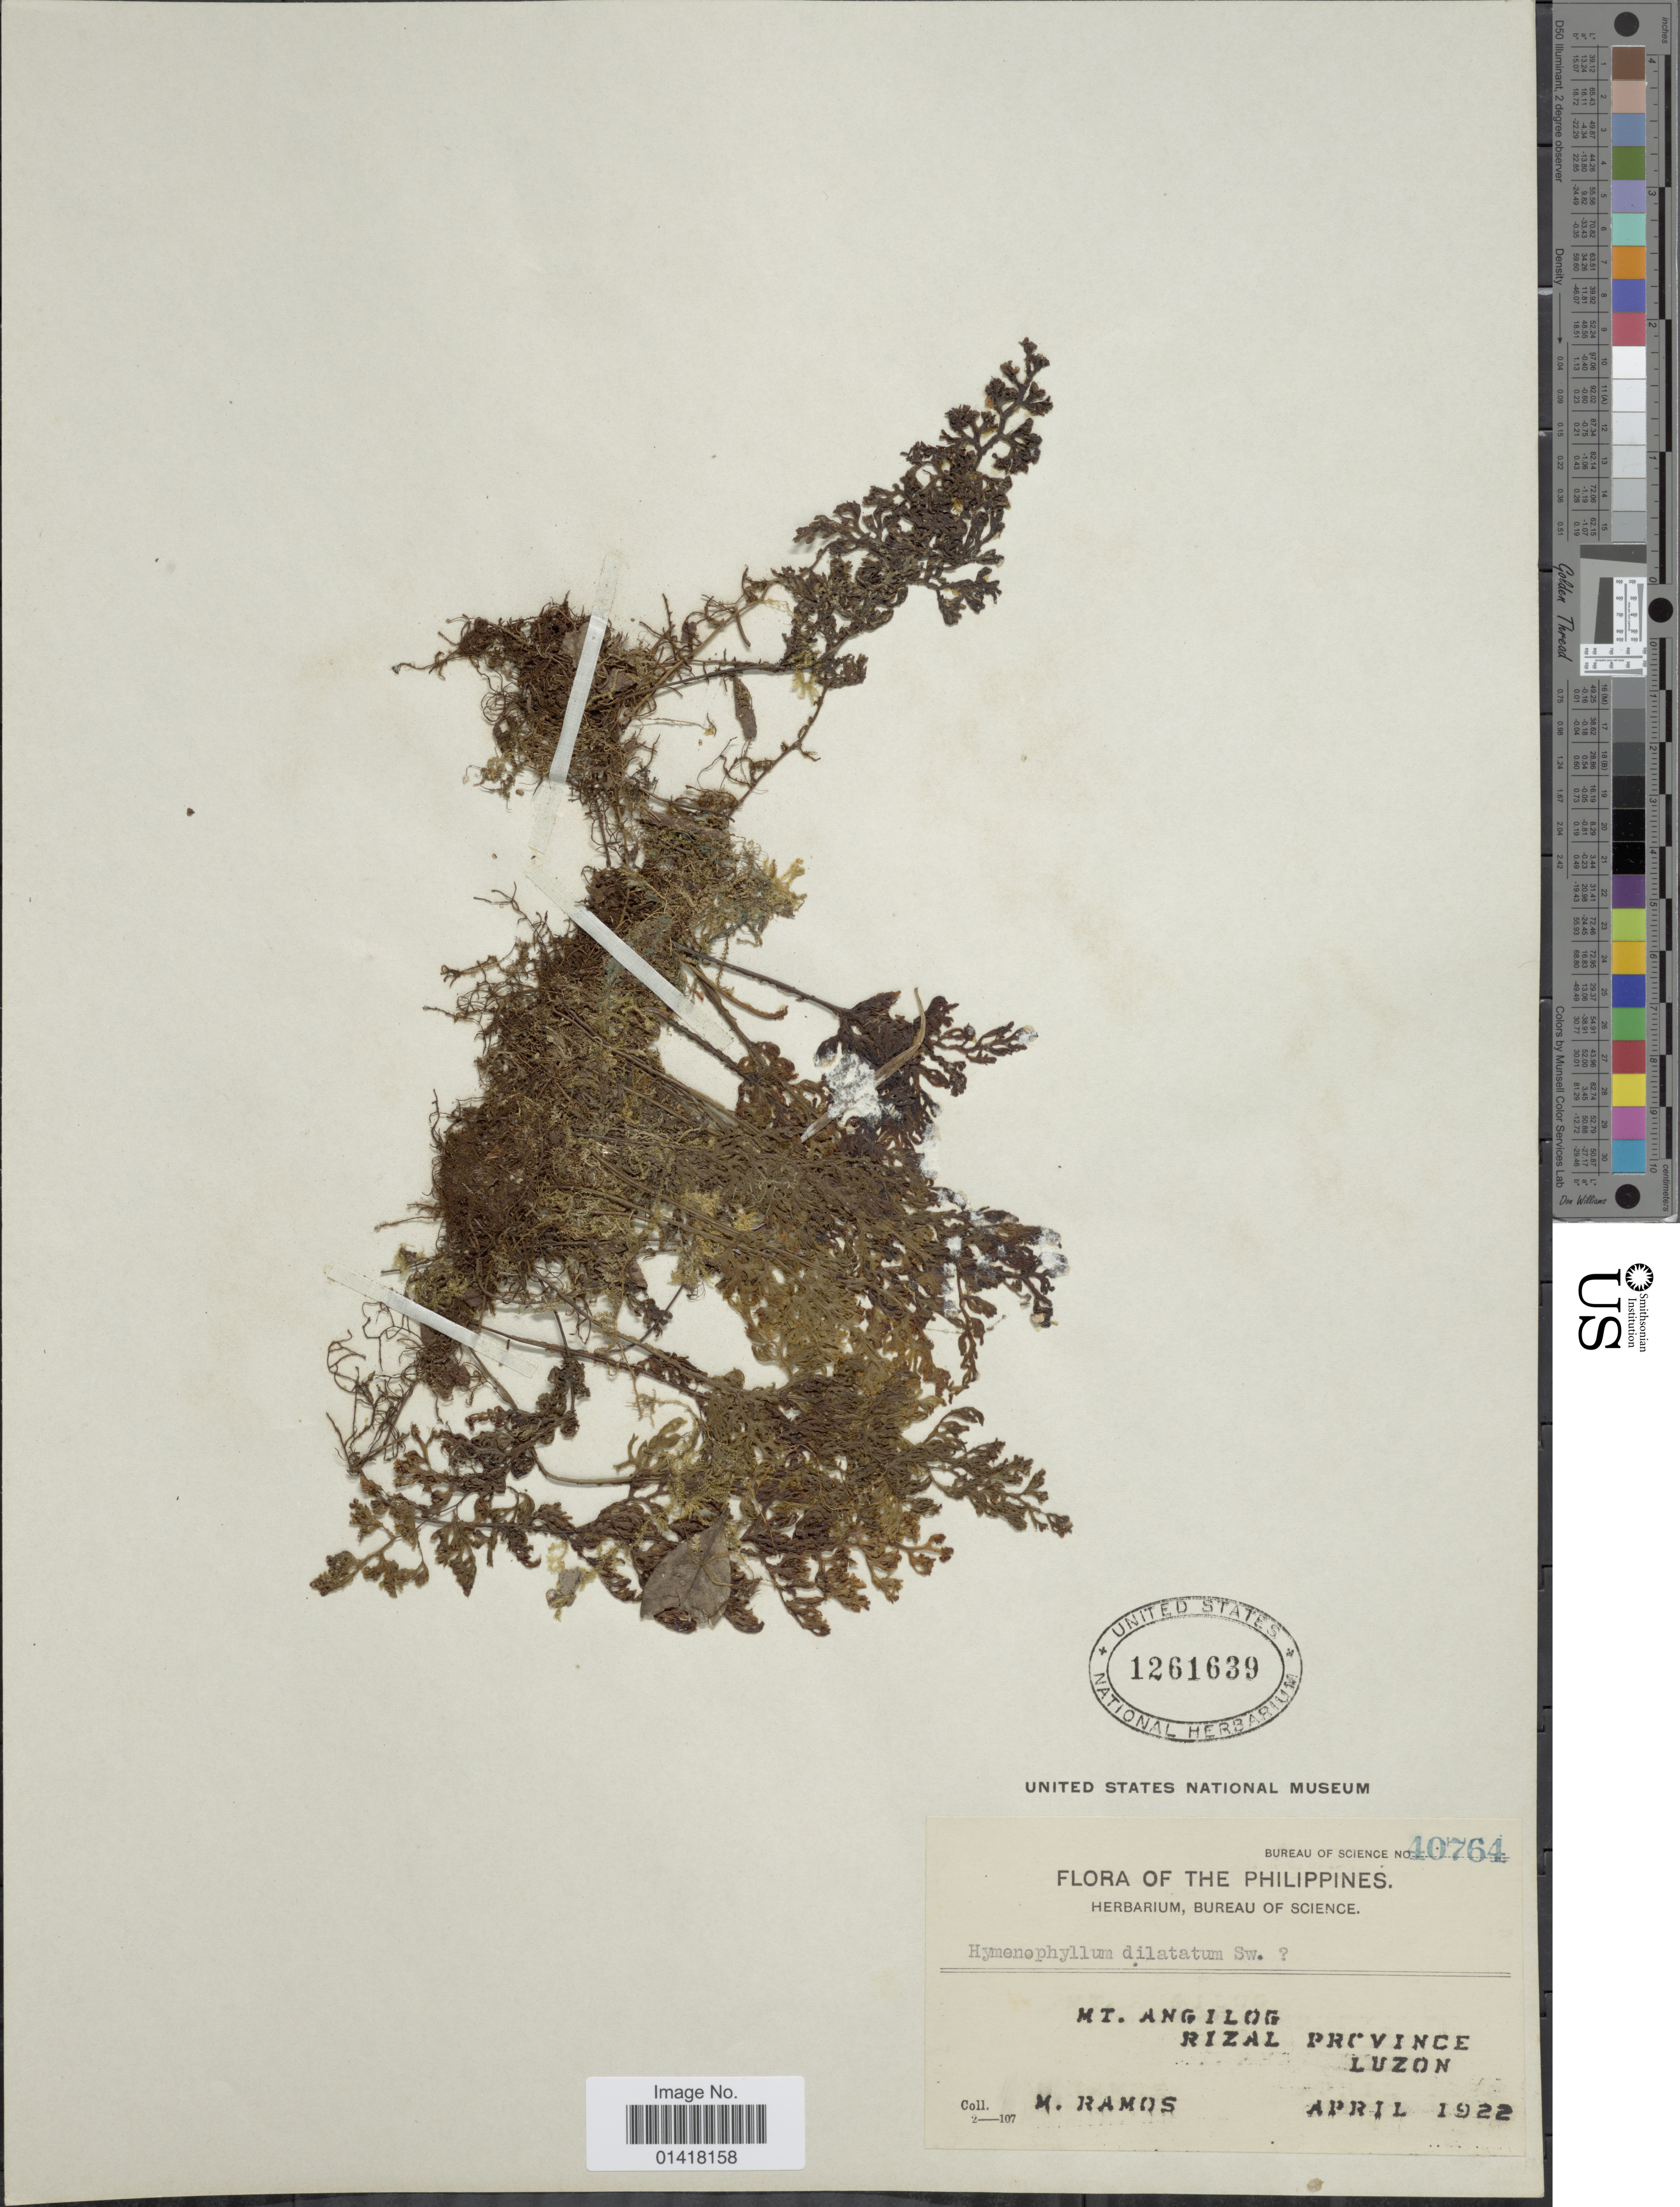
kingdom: Plantae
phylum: Tracheophyta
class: Polypodiopsida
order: Hymenophyllales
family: Hymenophyllaceae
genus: Hymenophyllum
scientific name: Hymenophyllum dilatatum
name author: Sw.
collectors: M. Ramos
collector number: Bureau of Science 40764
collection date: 1922-04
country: Philippines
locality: The Philippines,. Luzon. Mt. Angilog Rizal Province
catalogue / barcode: US 1261639